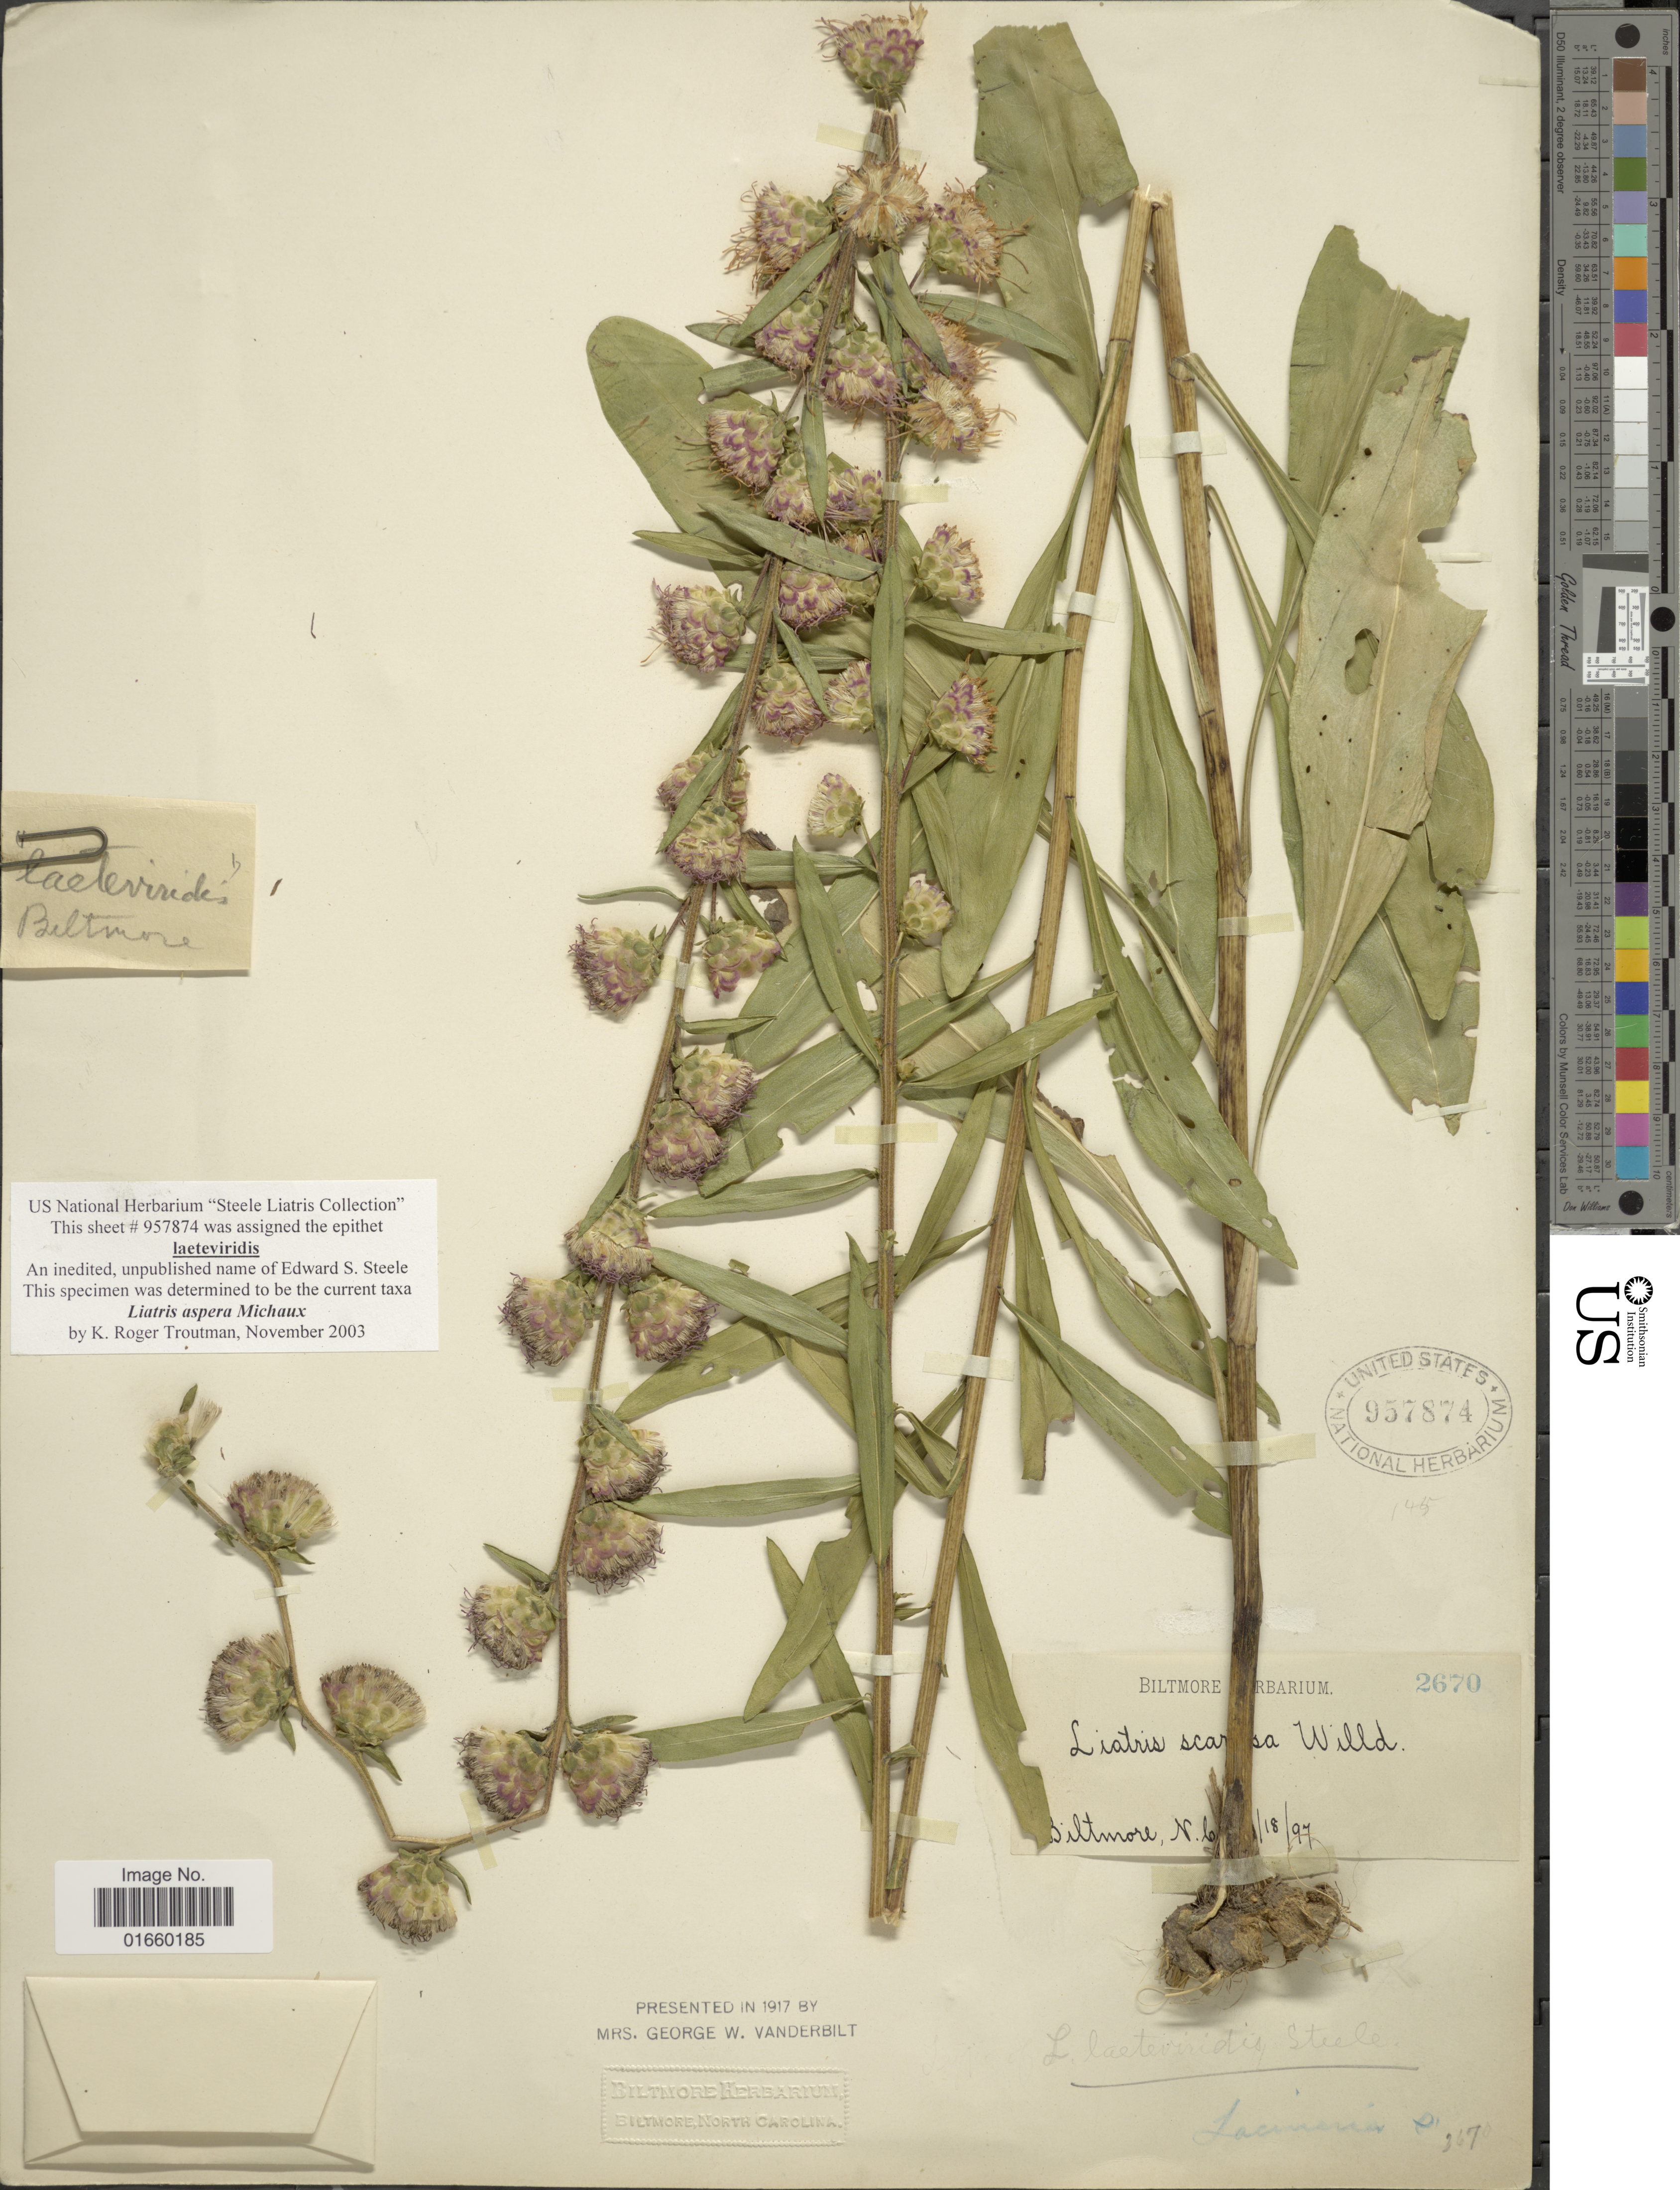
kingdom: Plantae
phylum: Tracheophyta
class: Magnoliopsida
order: Asterales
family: Asteraceae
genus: Liatris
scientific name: Liatris aspera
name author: Michx.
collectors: Biltmore Herbarium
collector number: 2670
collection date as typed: Transcribed d/m/y: 18//97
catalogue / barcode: US 957874